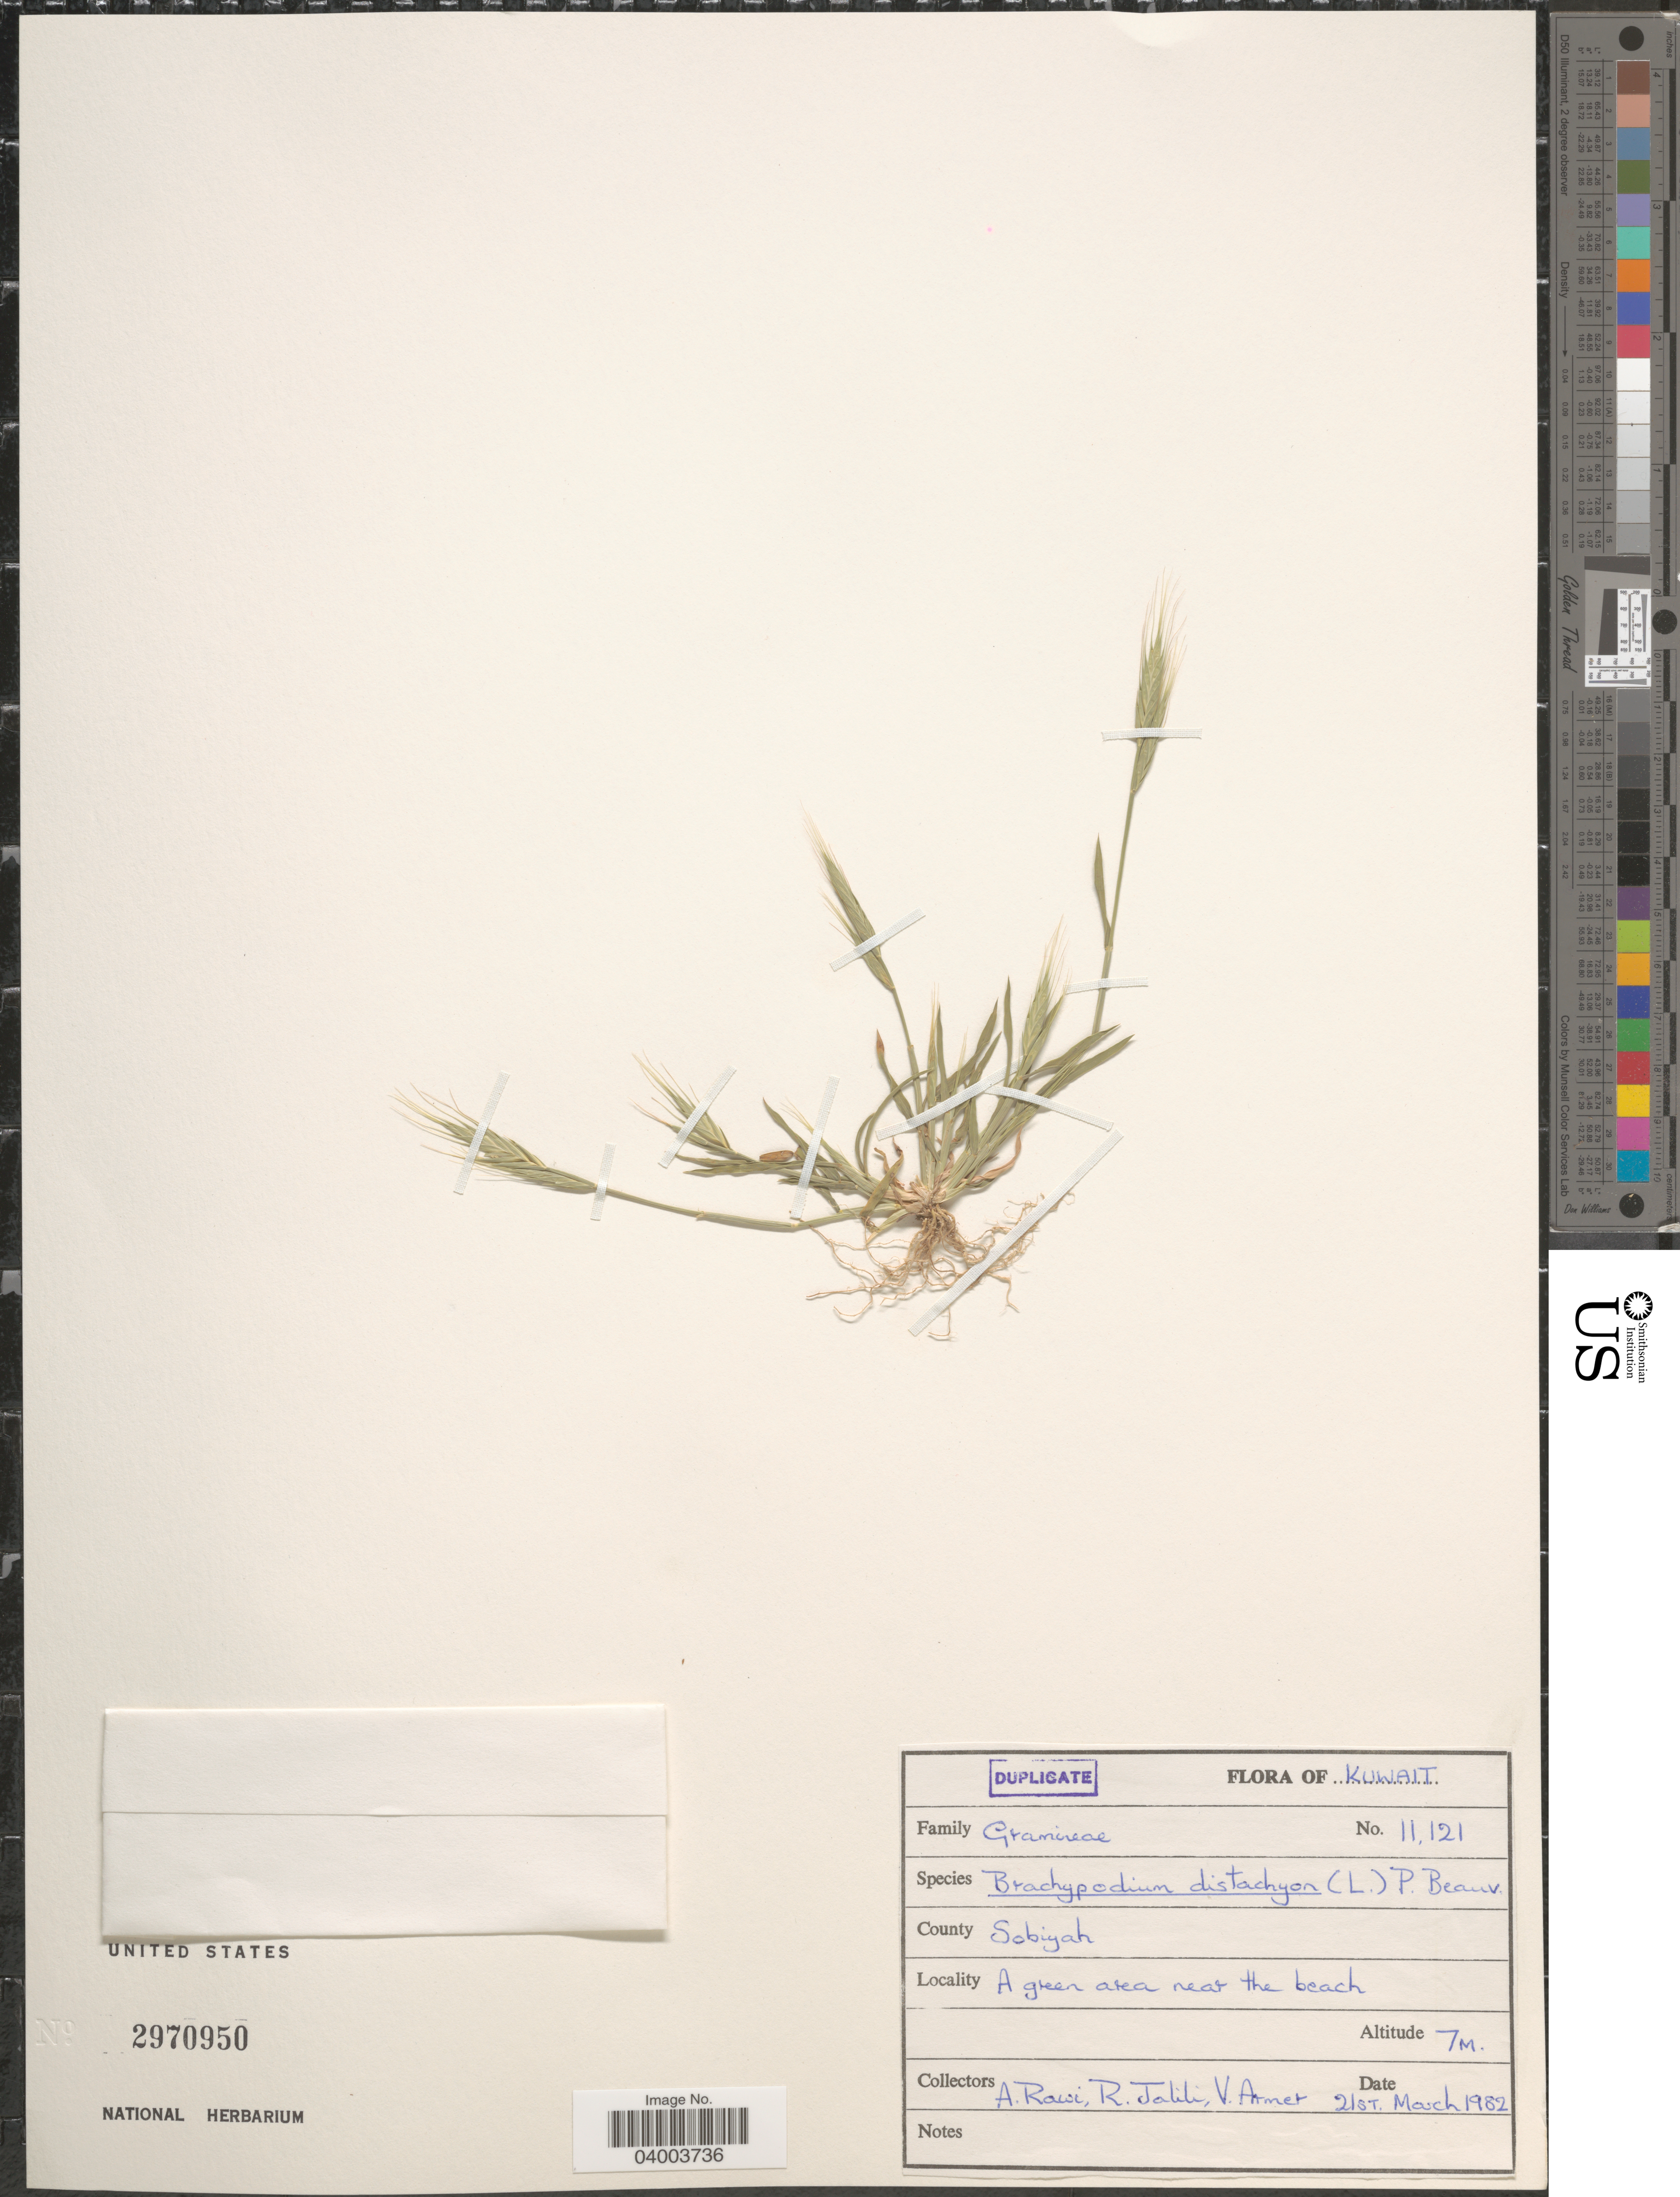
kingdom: Plantae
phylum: Tracheophyta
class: Liliopsida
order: Poales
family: Poaceae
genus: Brachypodium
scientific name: Brachypodium distachyon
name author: (L.) P. Beauv.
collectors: A. Rawi, R. Jalili & V. Armet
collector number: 11121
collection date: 1982-03-21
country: Kuwait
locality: County Sobiyah. A green area near the beach.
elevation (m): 7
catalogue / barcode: US 2970950